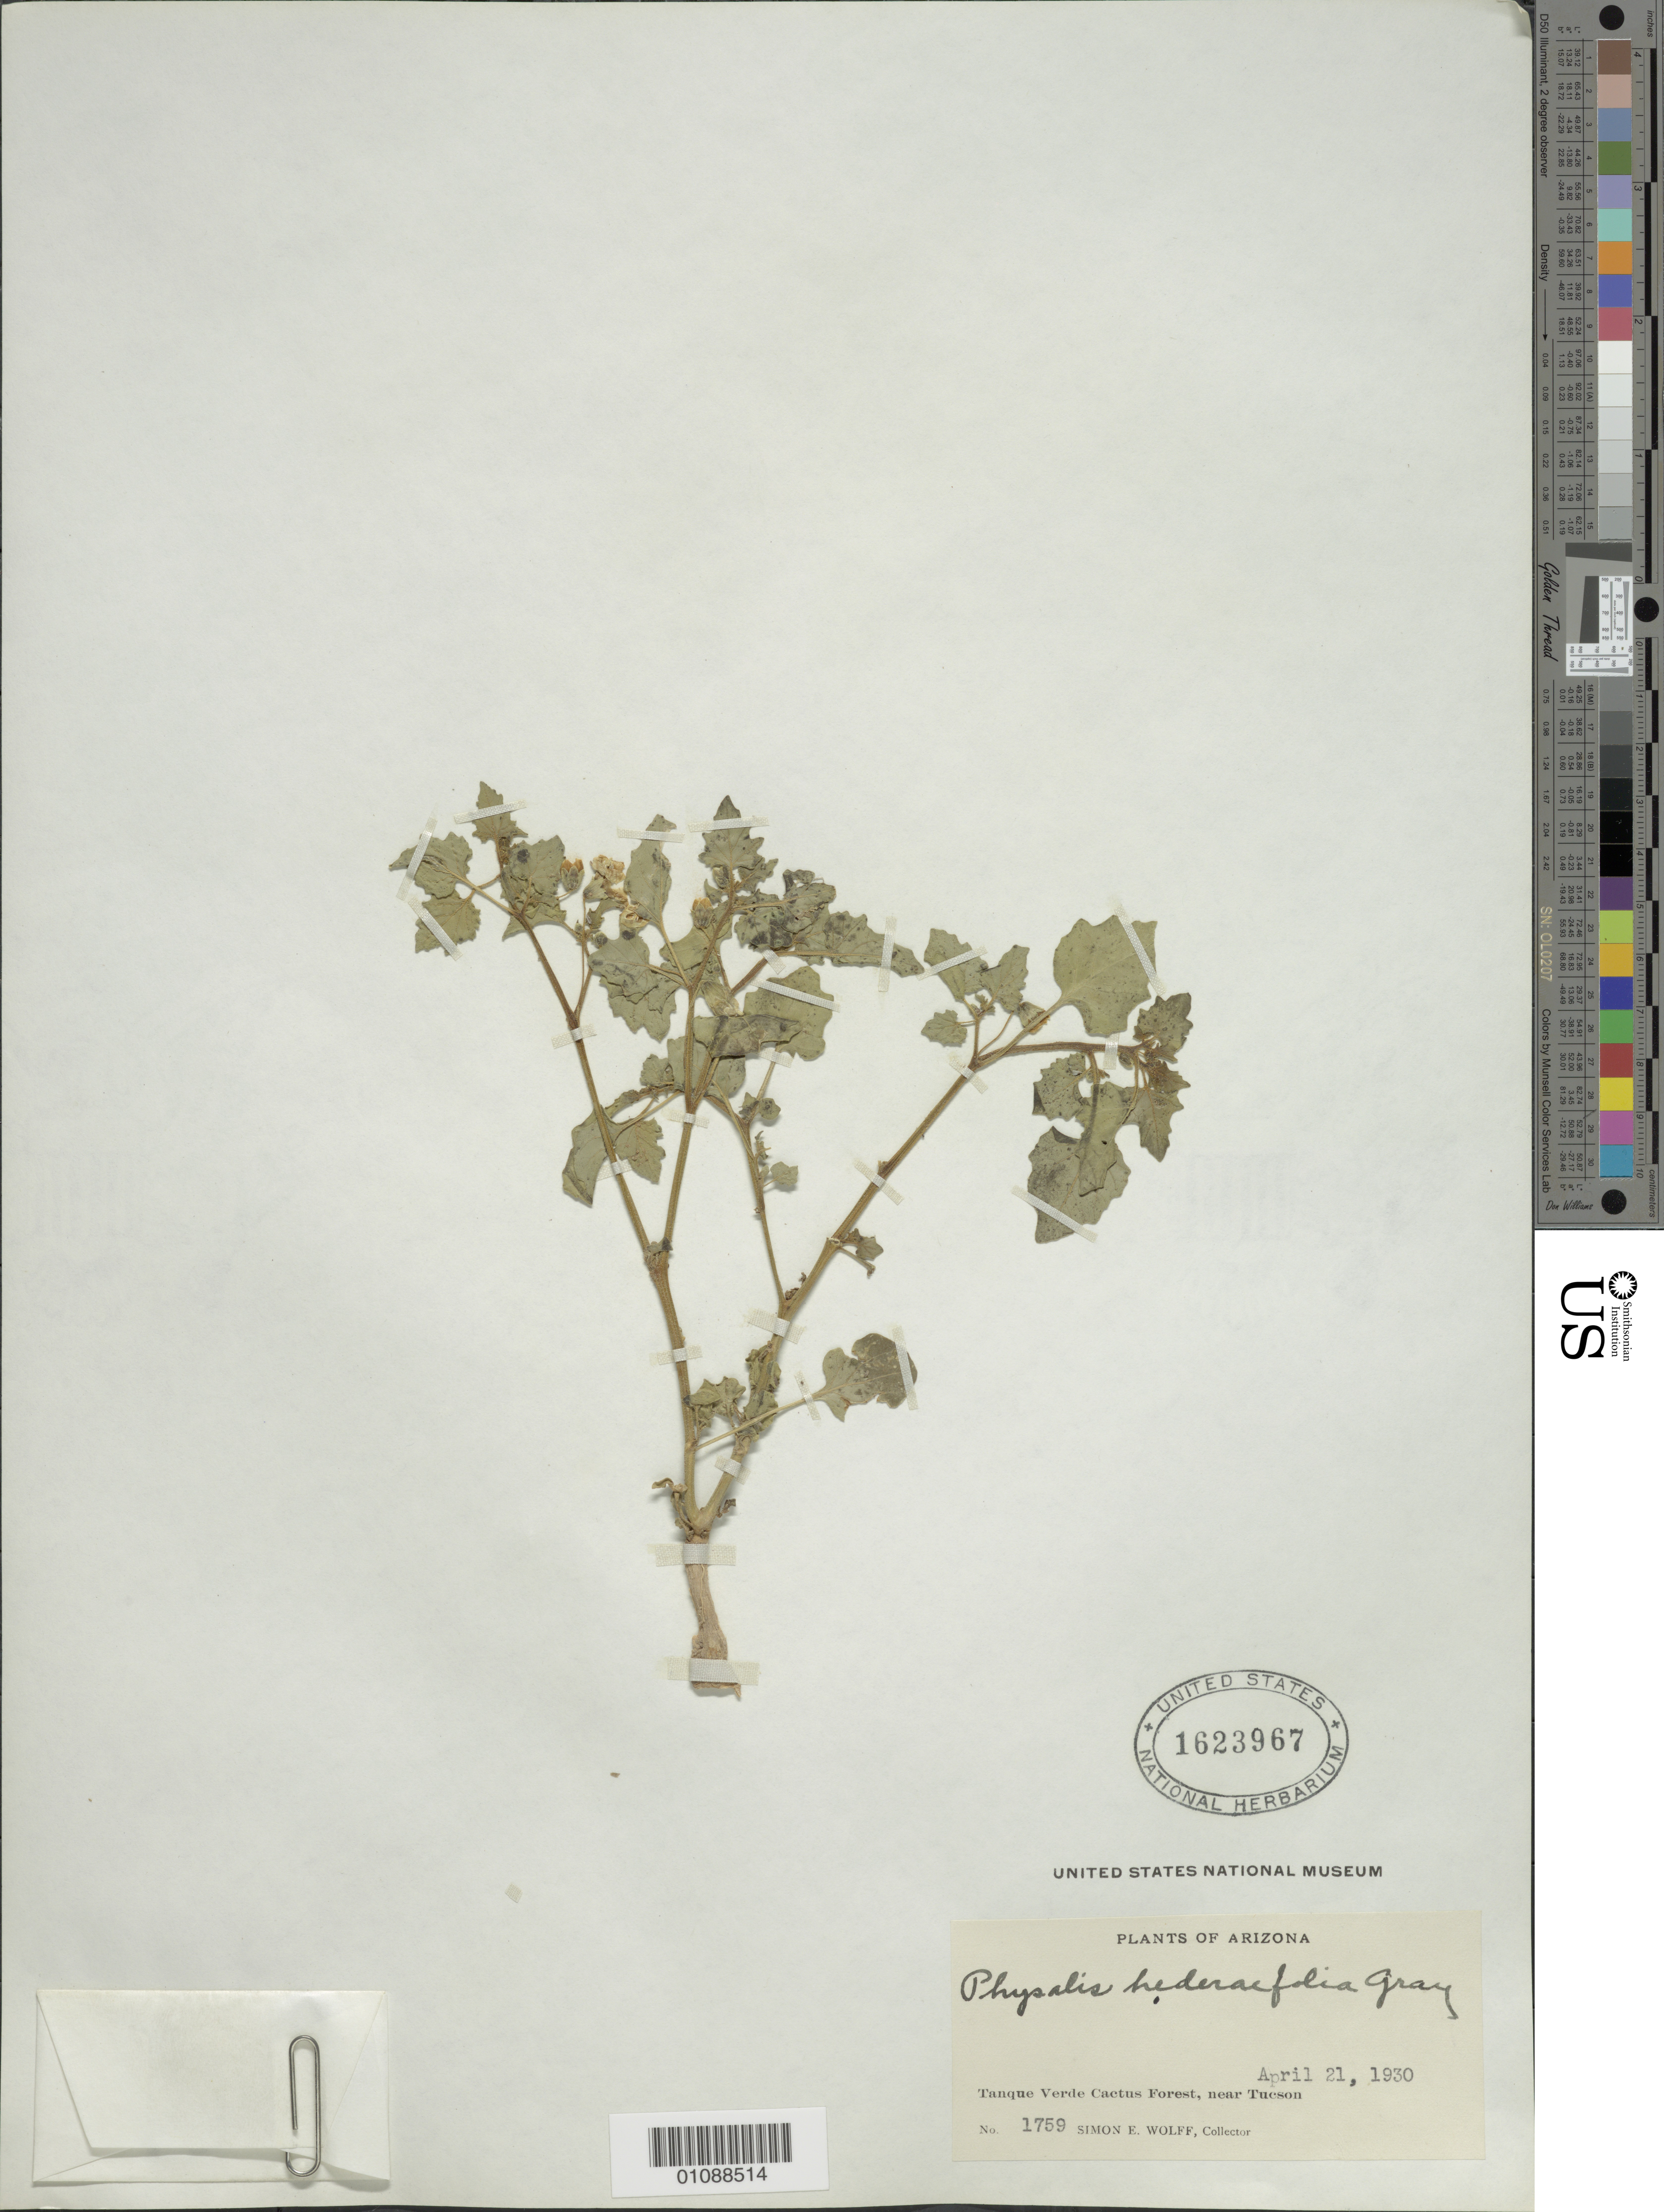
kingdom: Plantae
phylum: Tracheophyta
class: Magnoliopsida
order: Solanales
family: Solanaceae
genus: Physalis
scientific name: Physalis hederifolia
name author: A. Gray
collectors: S. E. Wolff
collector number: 1759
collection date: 1930-04-21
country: United States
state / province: Arizona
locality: Tanque Verde Cactus Forest, near Tucson.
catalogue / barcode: US 1623967